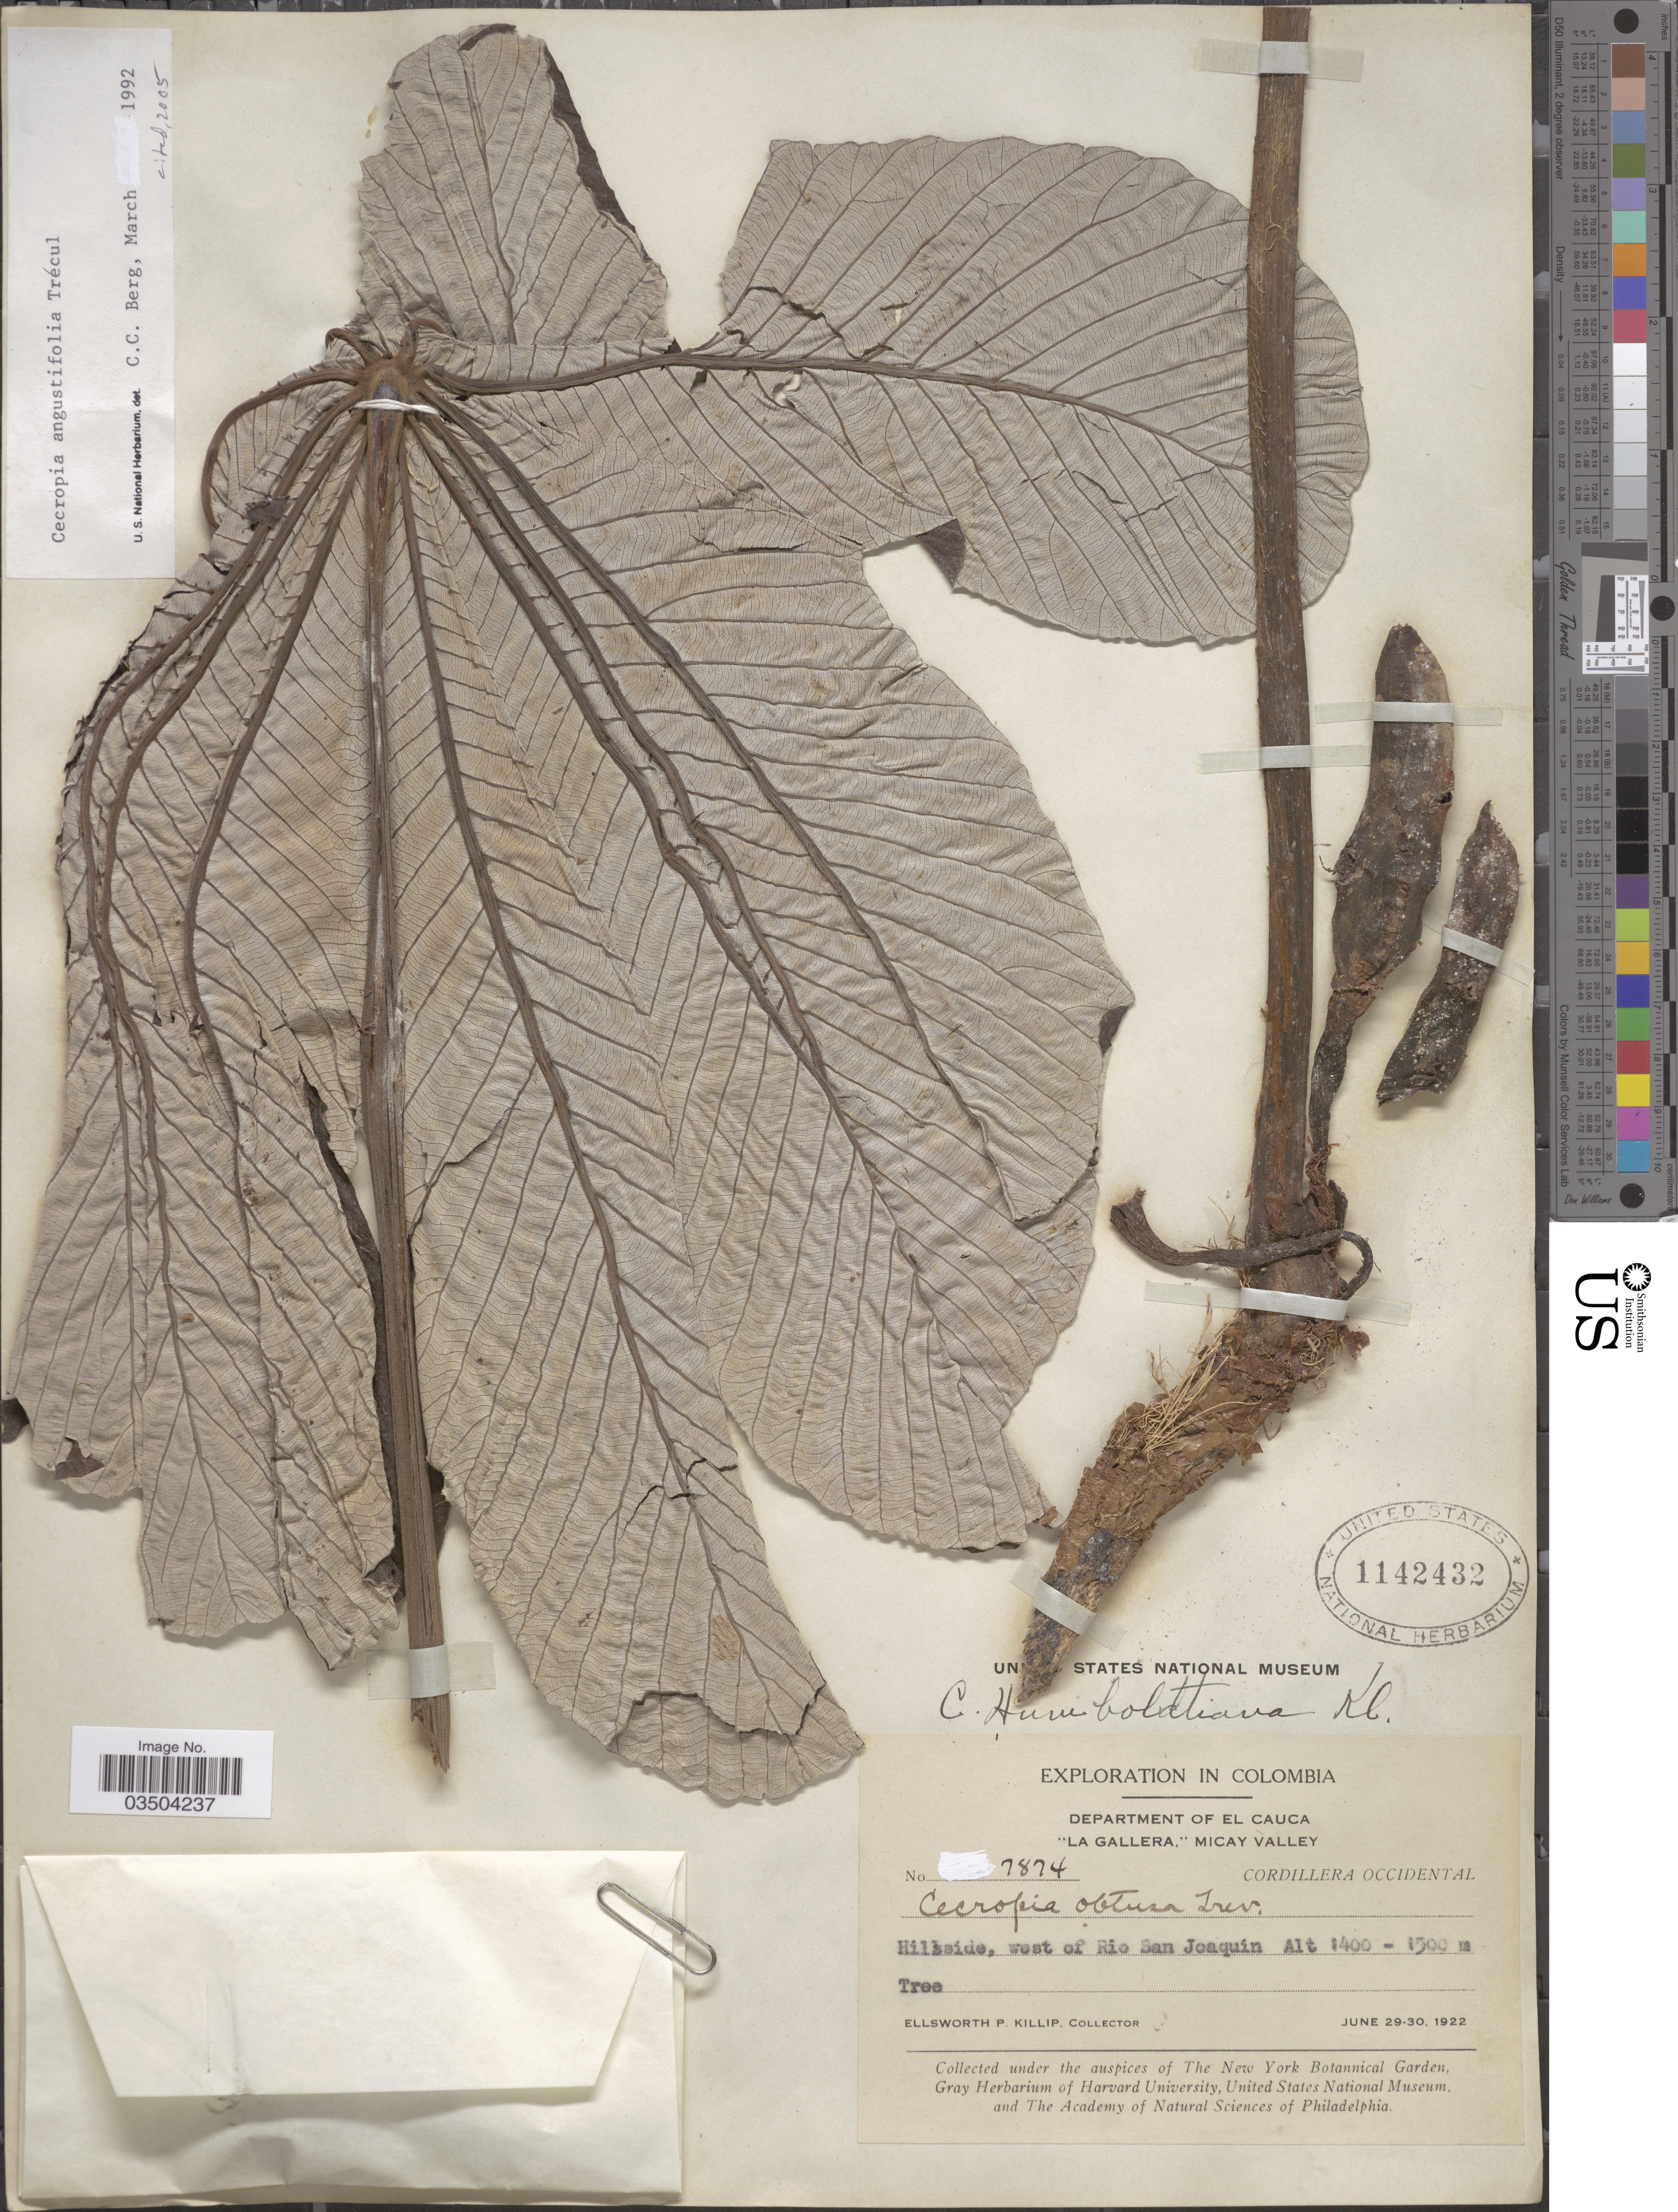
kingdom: Plantae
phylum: Tracheophyta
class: Magnoliopsida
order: Rosales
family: Urticaceae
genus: Cecropia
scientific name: Cecropia angustifolia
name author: Trécul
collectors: E. P. Killip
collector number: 7874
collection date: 1922-06-29/1922-06-30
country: Colombia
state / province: Cauca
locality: Department of El Cauca. 'La Gallera,' Micay Valley. Cordillera Occidental. Hillside, west of Rio San Joaquin.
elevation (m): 1400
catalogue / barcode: US 1142432